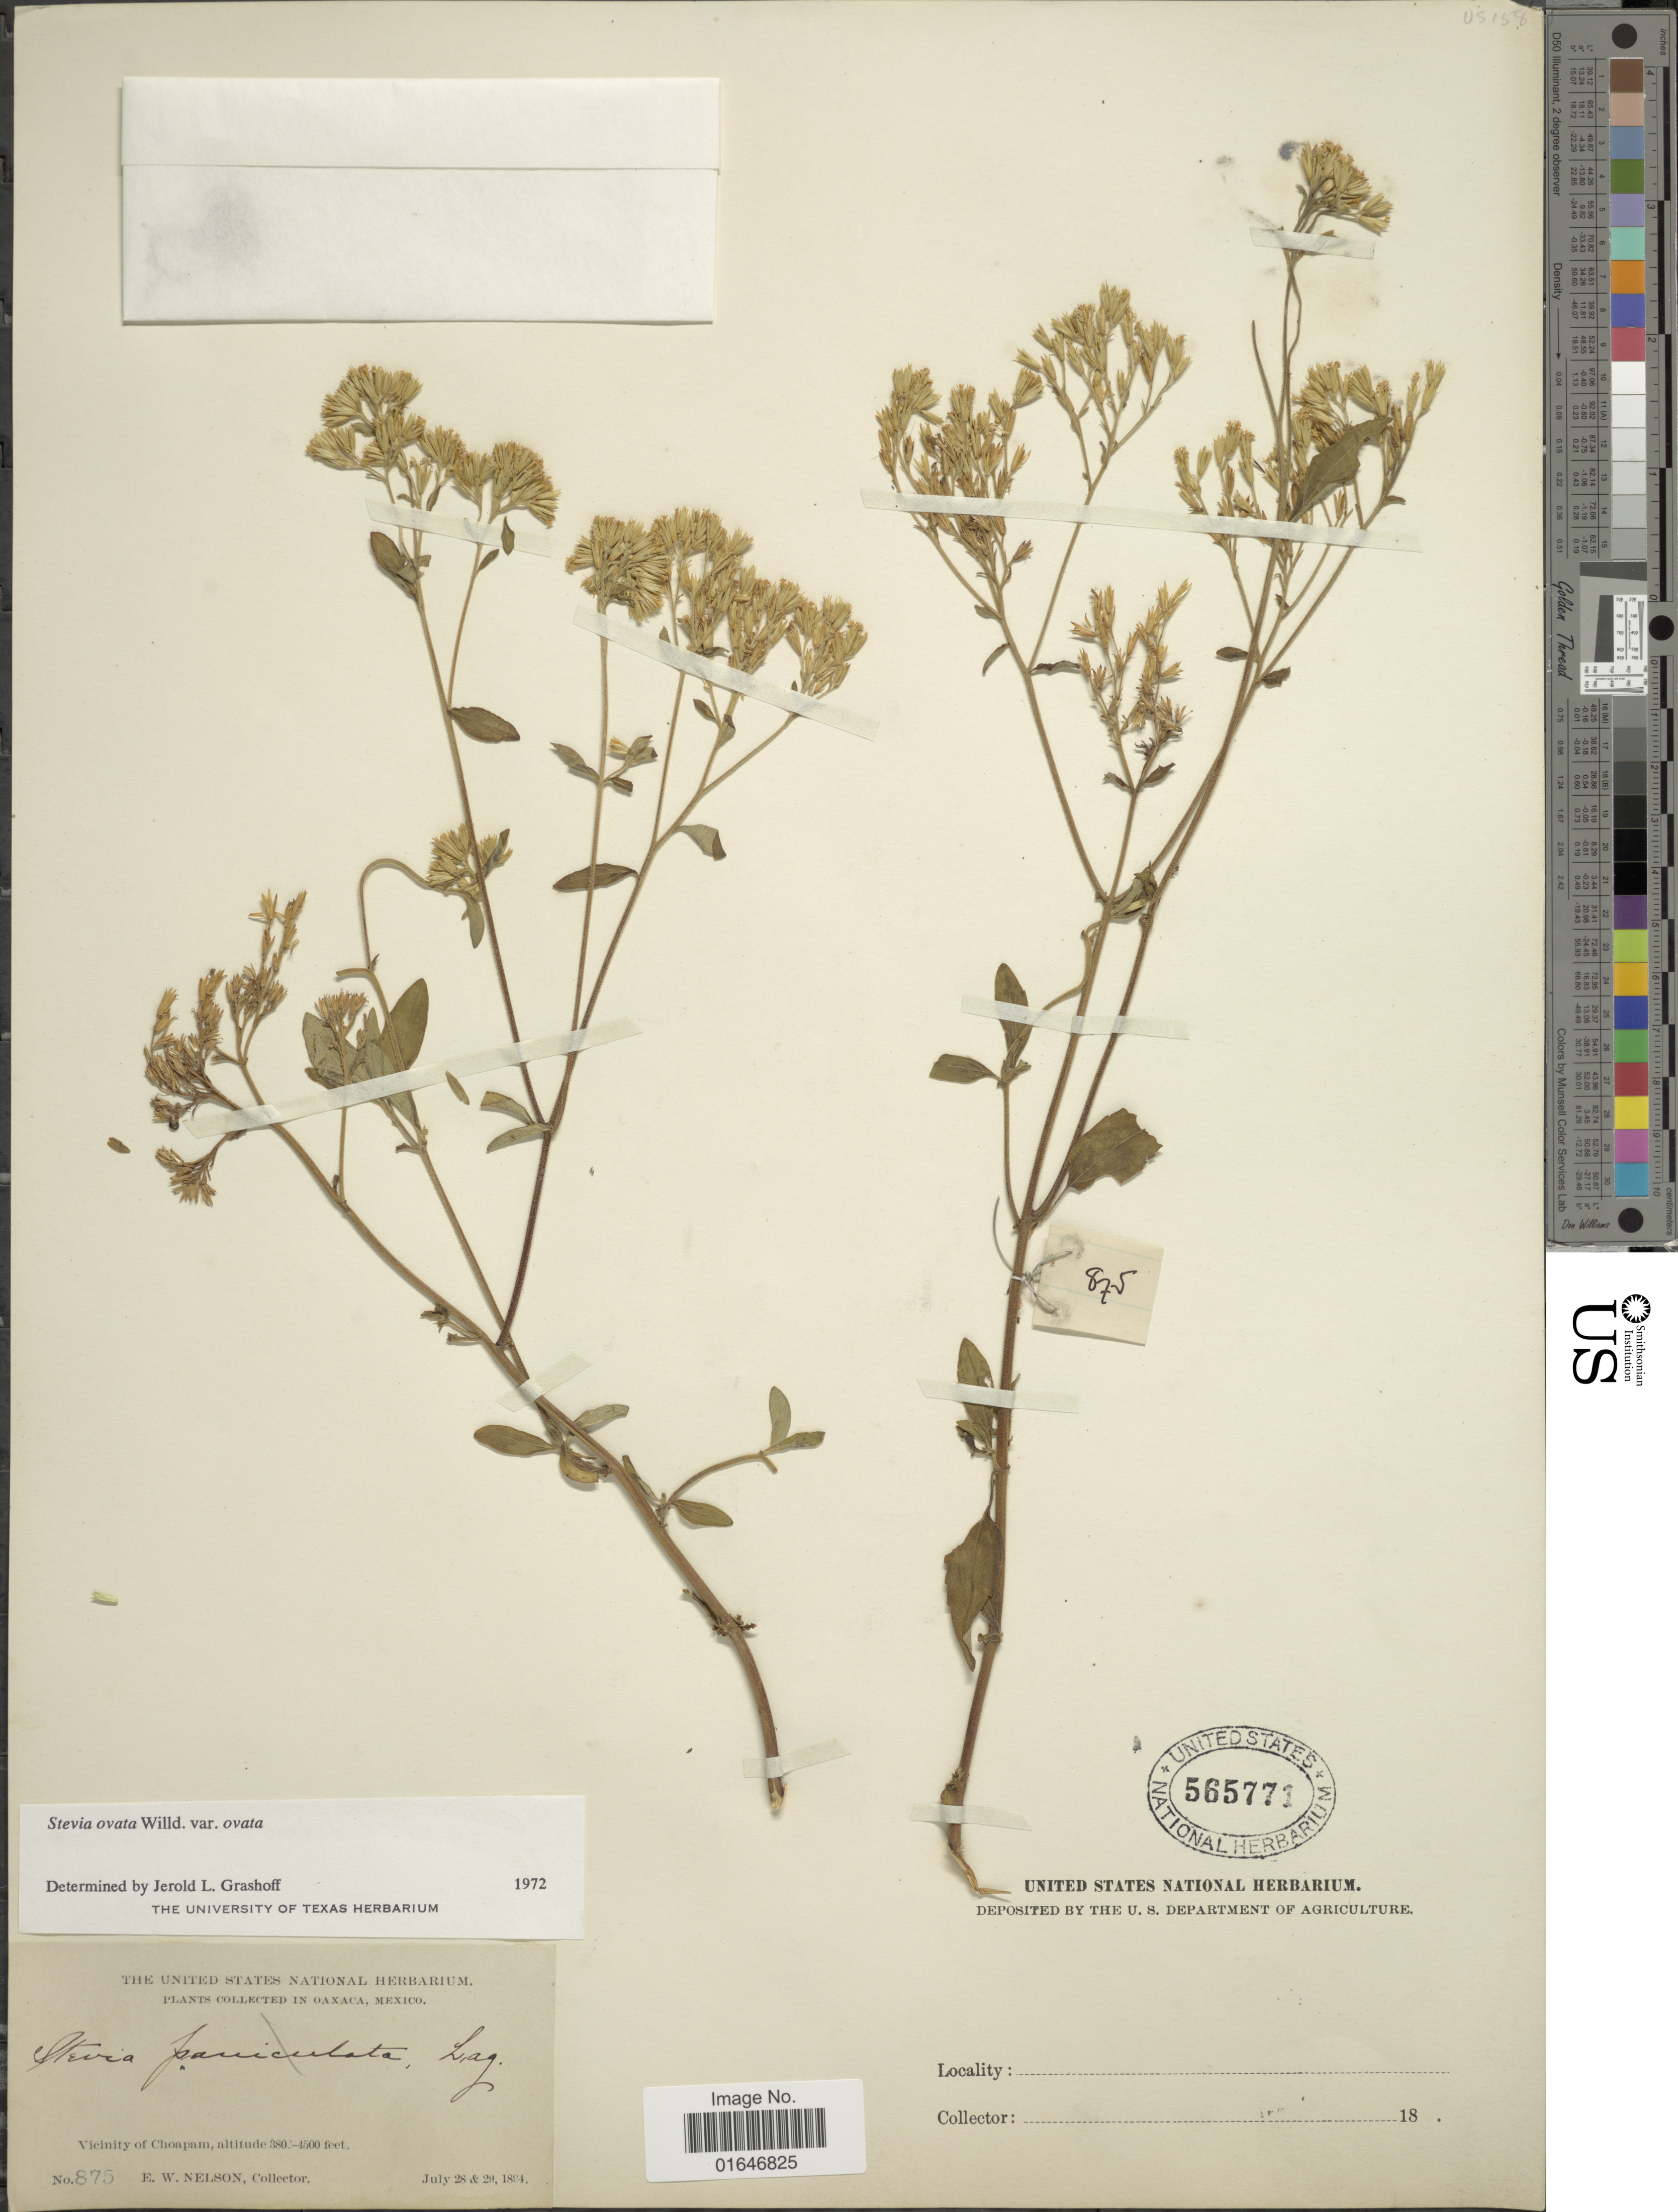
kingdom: Plantae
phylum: Tracheophyta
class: Magnoliopsida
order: Asterales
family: Asteraceae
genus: Stevia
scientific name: Stevia ovata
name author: Willd.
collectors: E. W. Nelson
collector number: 875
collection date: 1894-07-28/1894-07-29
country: Mexico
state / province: Oaxaca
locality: Vicinity of Choapam.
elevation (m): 1158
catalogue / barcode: US 565771